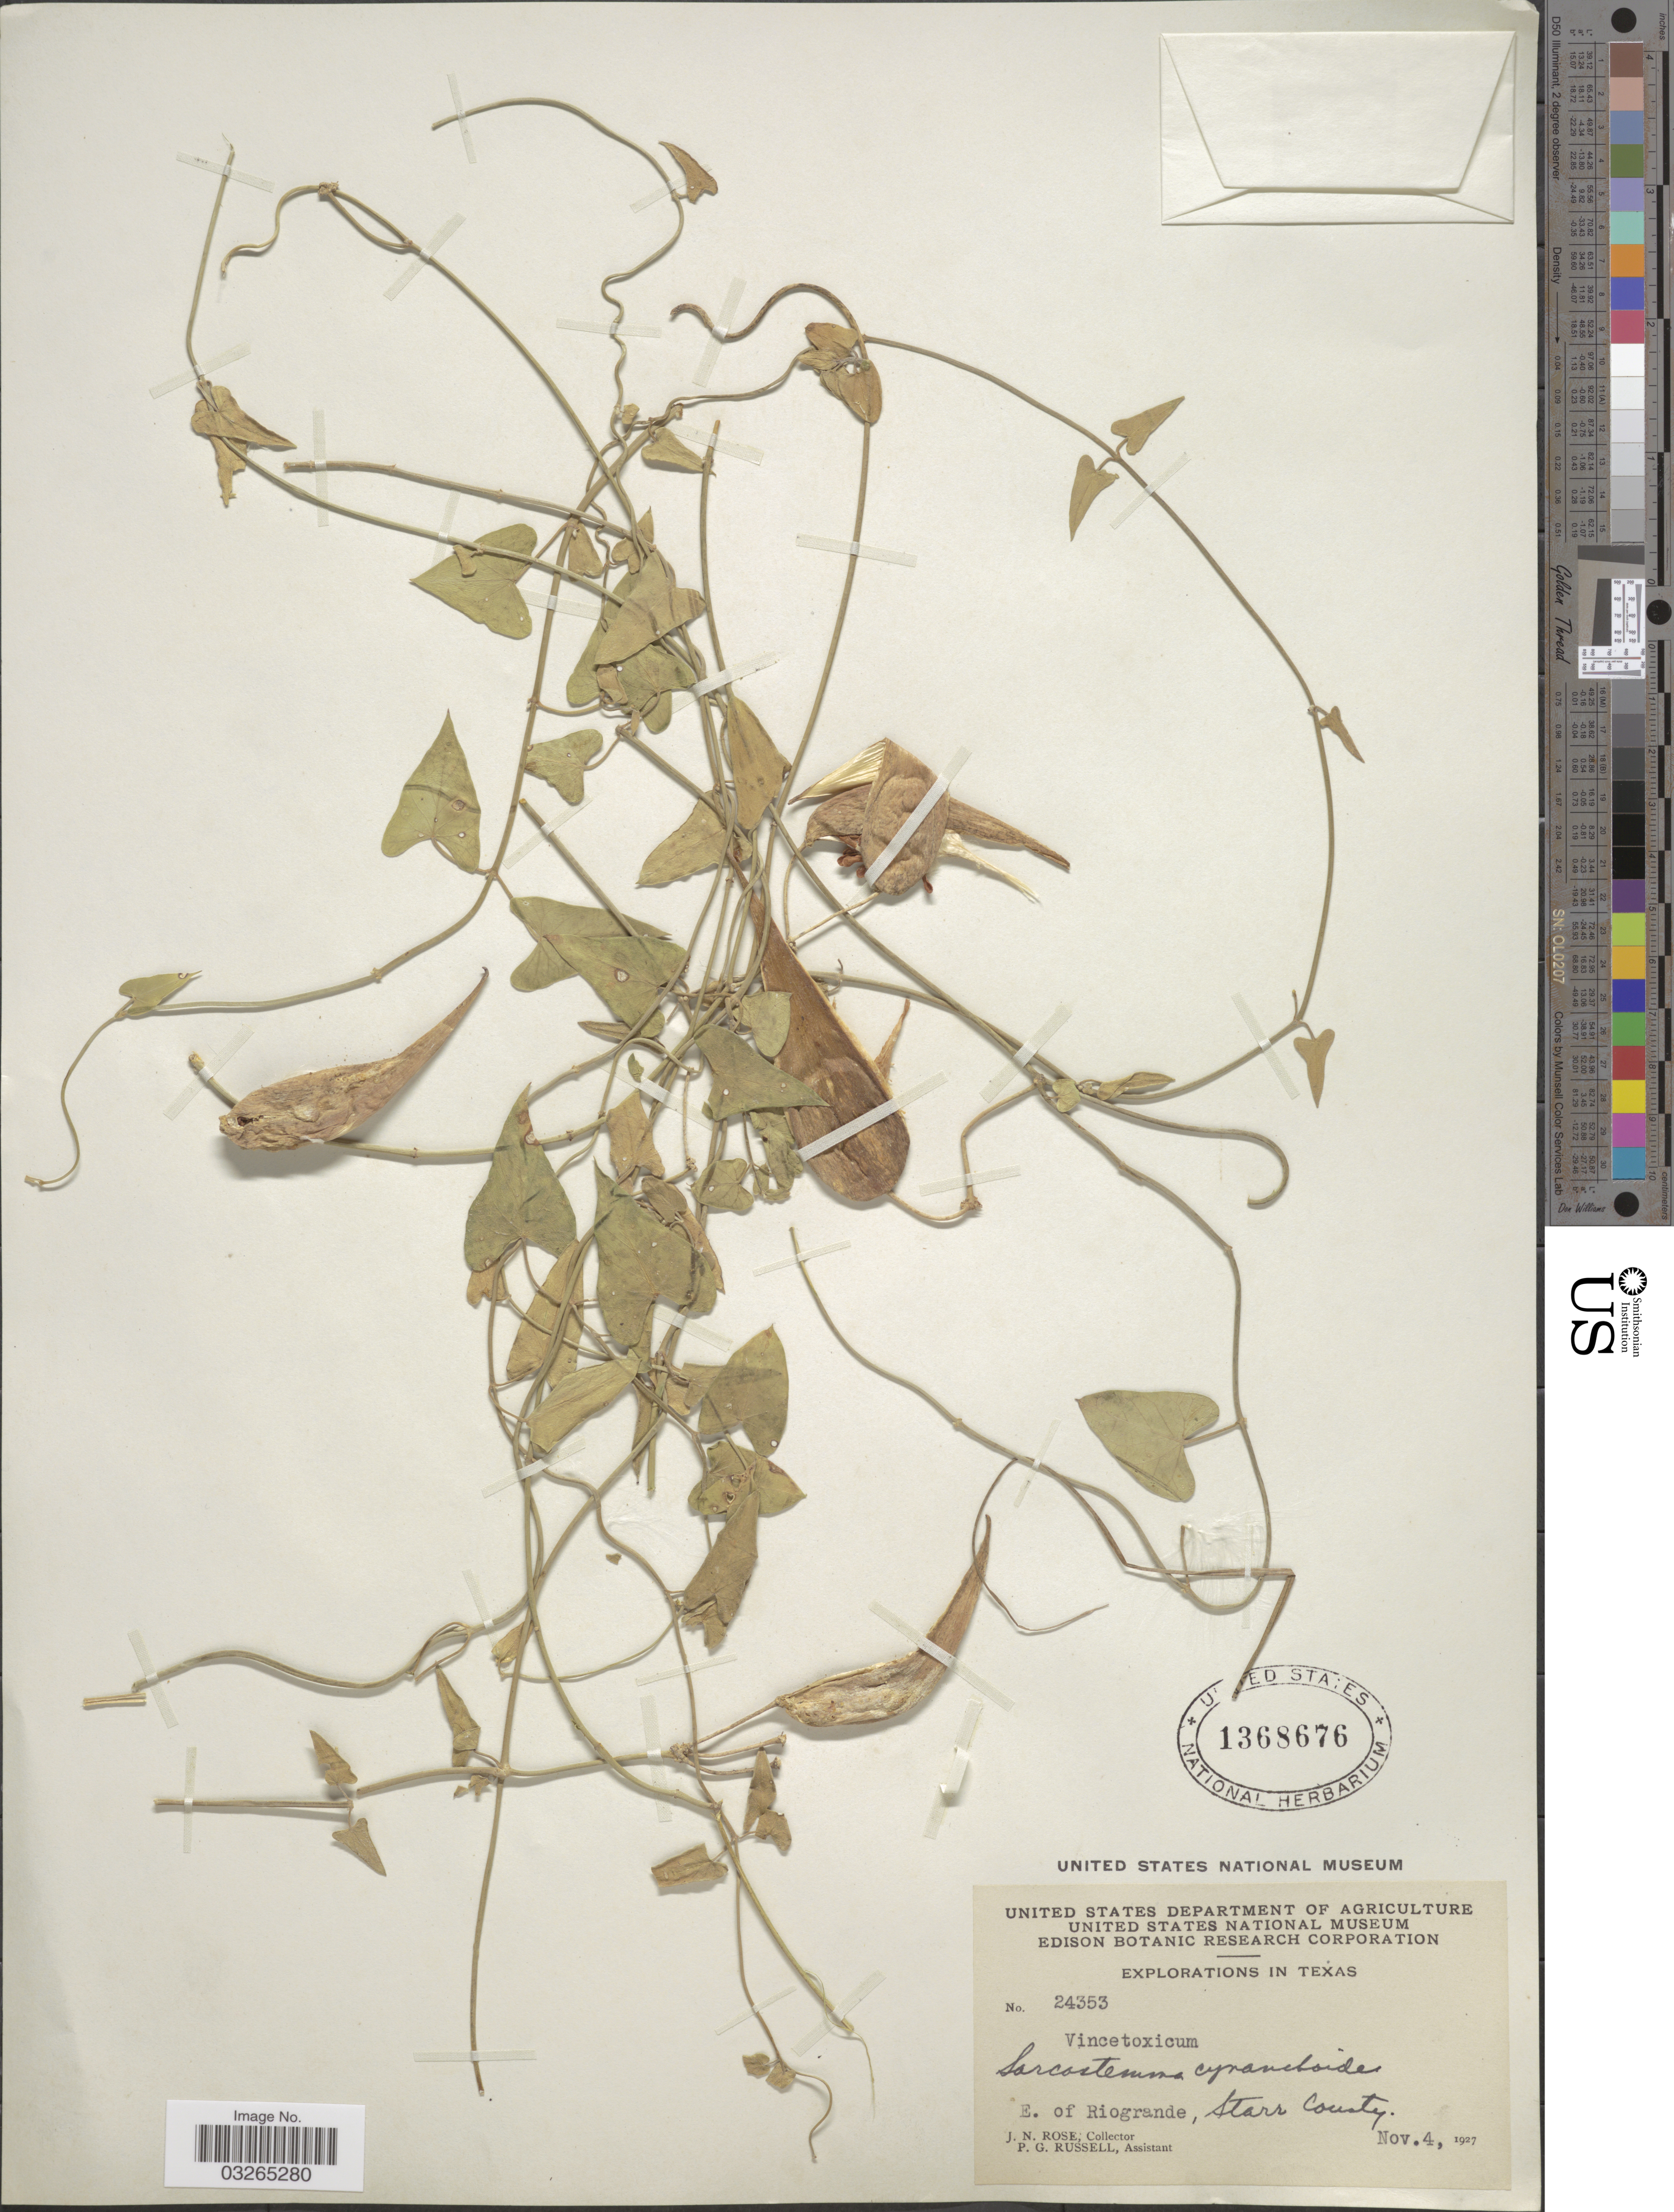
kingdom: Plantae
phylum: Tracheophyta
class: Magnoliopsida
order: Gentianales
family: Apocynaceae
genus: Sarcostemma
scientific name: Sarcostemma cynanchoides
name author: Decne.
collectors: J. N. Rose & P. G. Russell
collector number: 24353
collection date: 1927-11-04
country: United States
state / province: Texas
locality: E. of Riogrande, Starr County.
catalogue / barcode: US 1368676